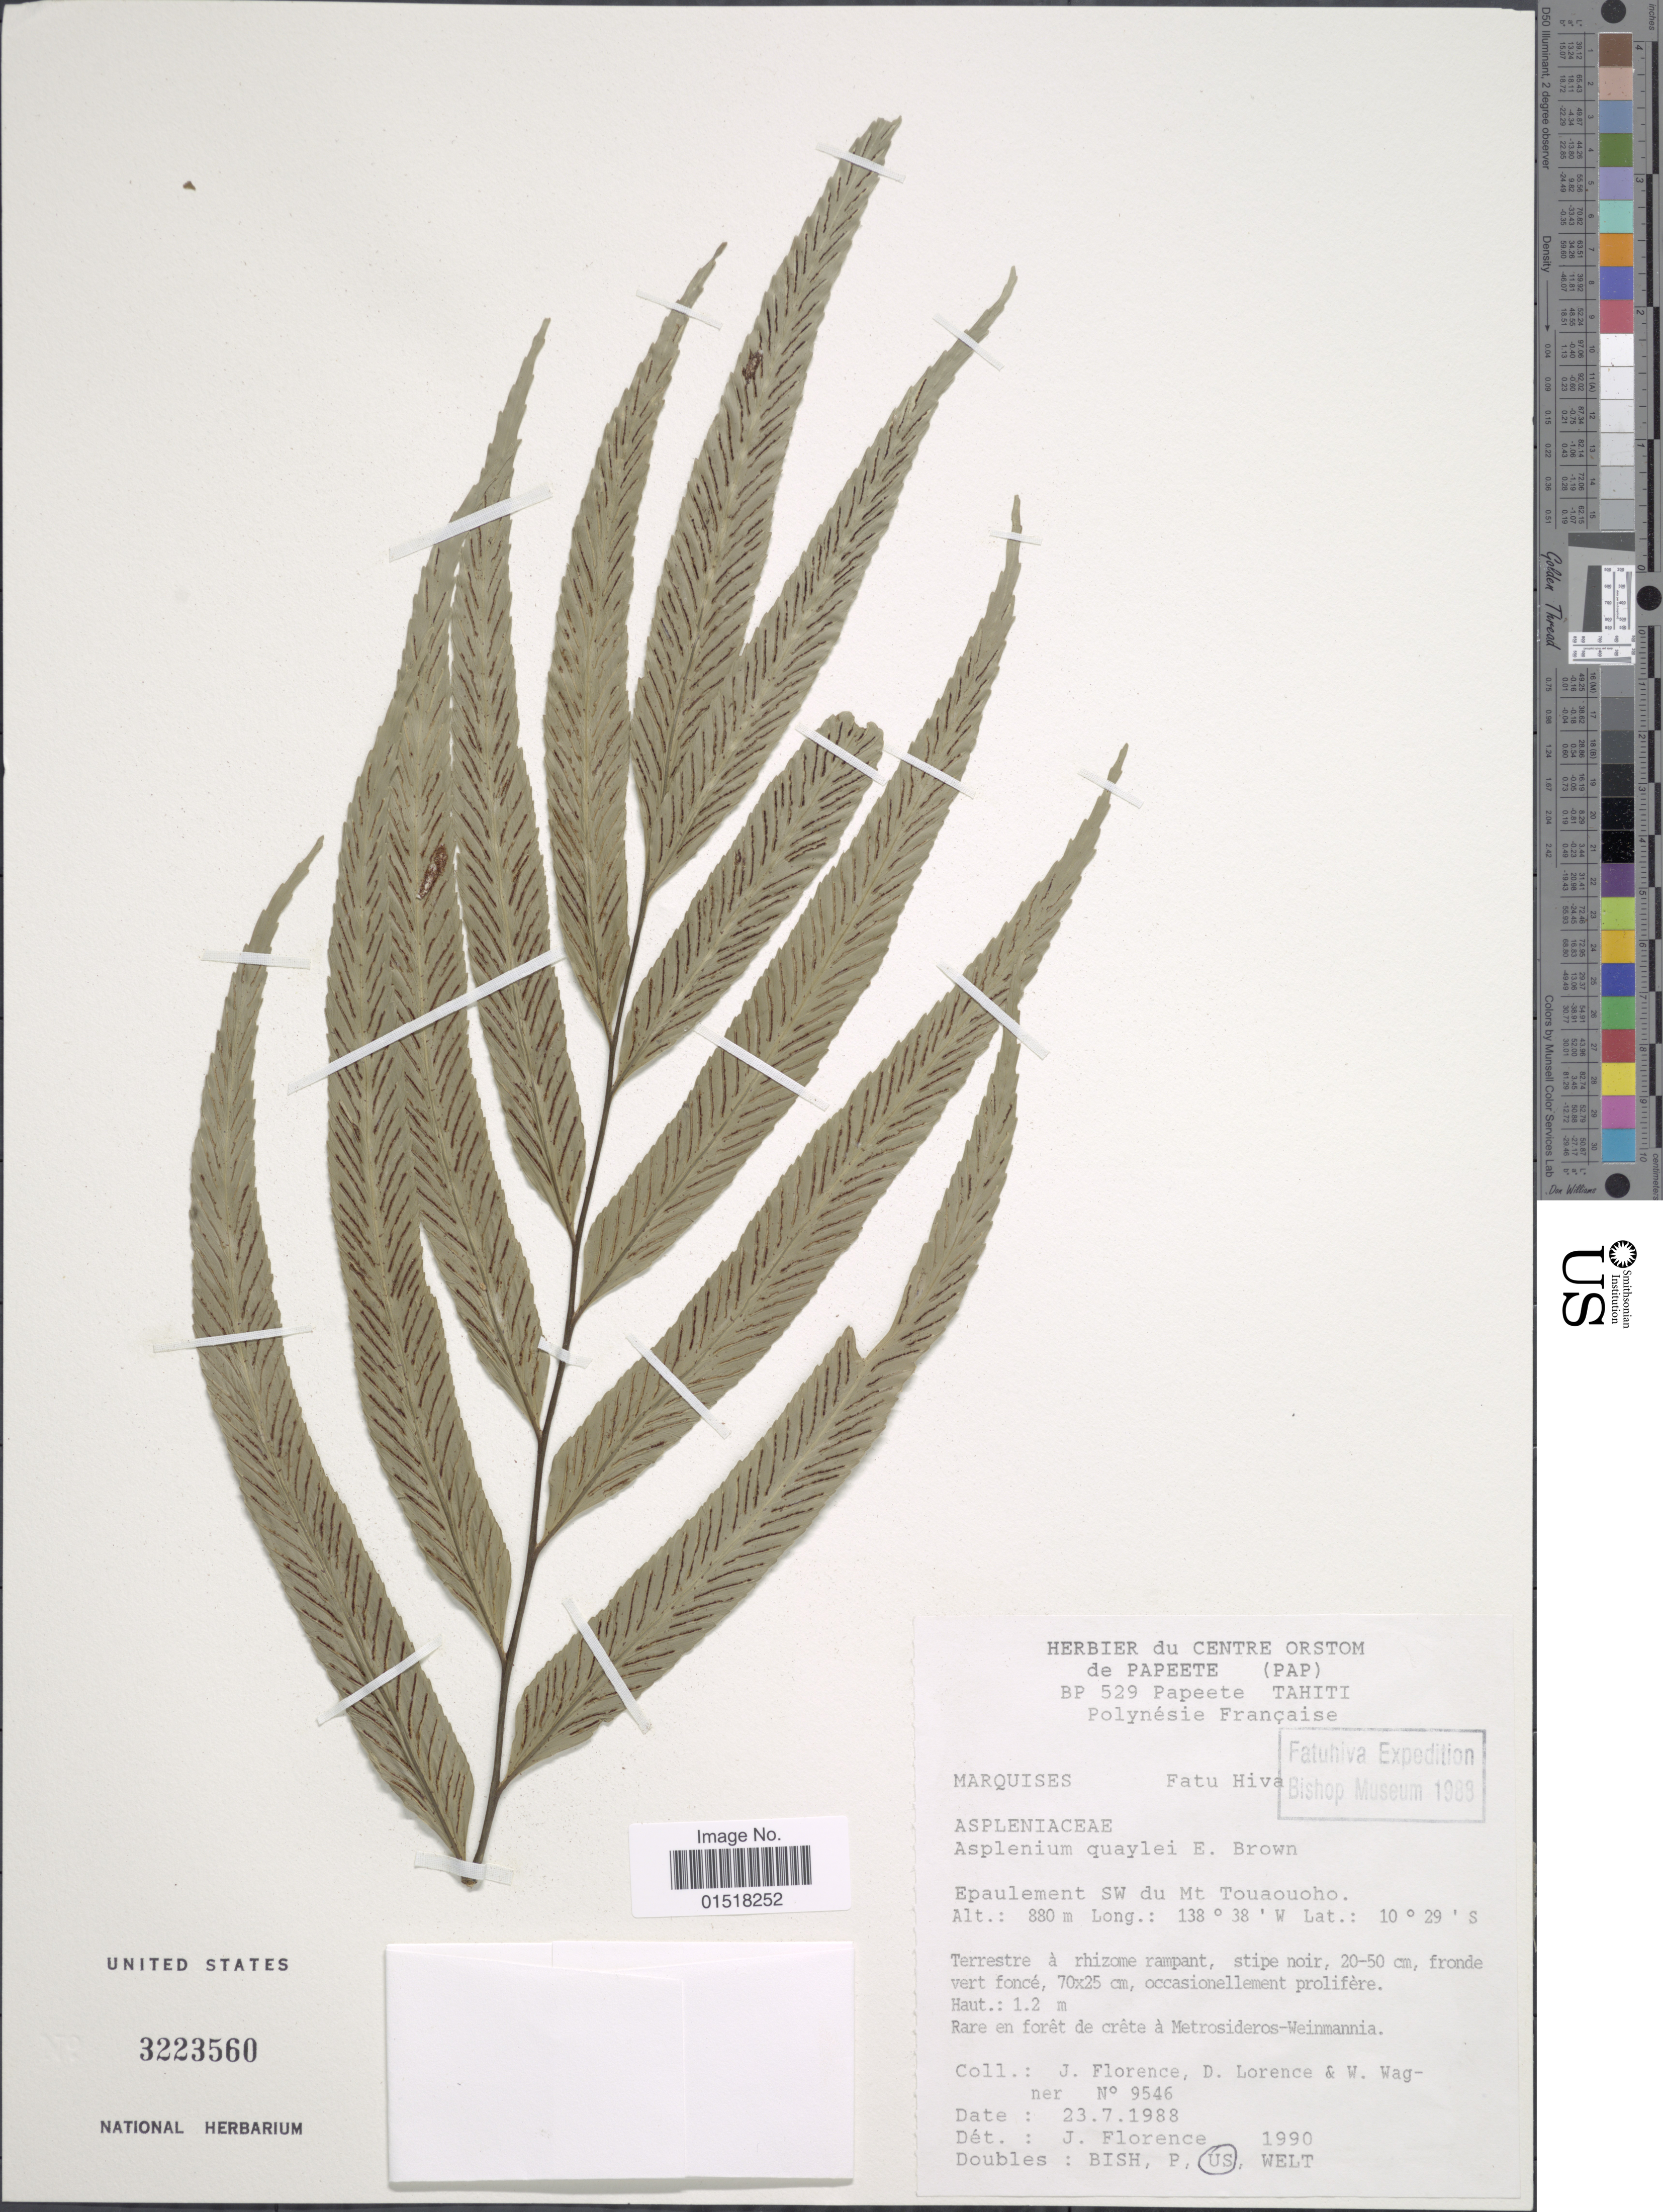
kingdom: Plantae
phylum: Tracheophyta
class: Polypodiopsida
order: Polypodiales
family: Aspleniaceae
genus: Asplenium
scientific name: Asplenium quaylei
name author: E.D. Br.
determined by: Florence, J.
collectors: J. Florence, D. Lorence & W. L. Wagner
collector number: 9546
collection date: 1988-07-23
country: French Polynesia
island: Fatu Hiva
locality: Epaulement SW du Mt. Touaouoho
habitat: Rare en forêt de crête à Metrosideros-Weinmannia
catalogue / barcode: US 3223560